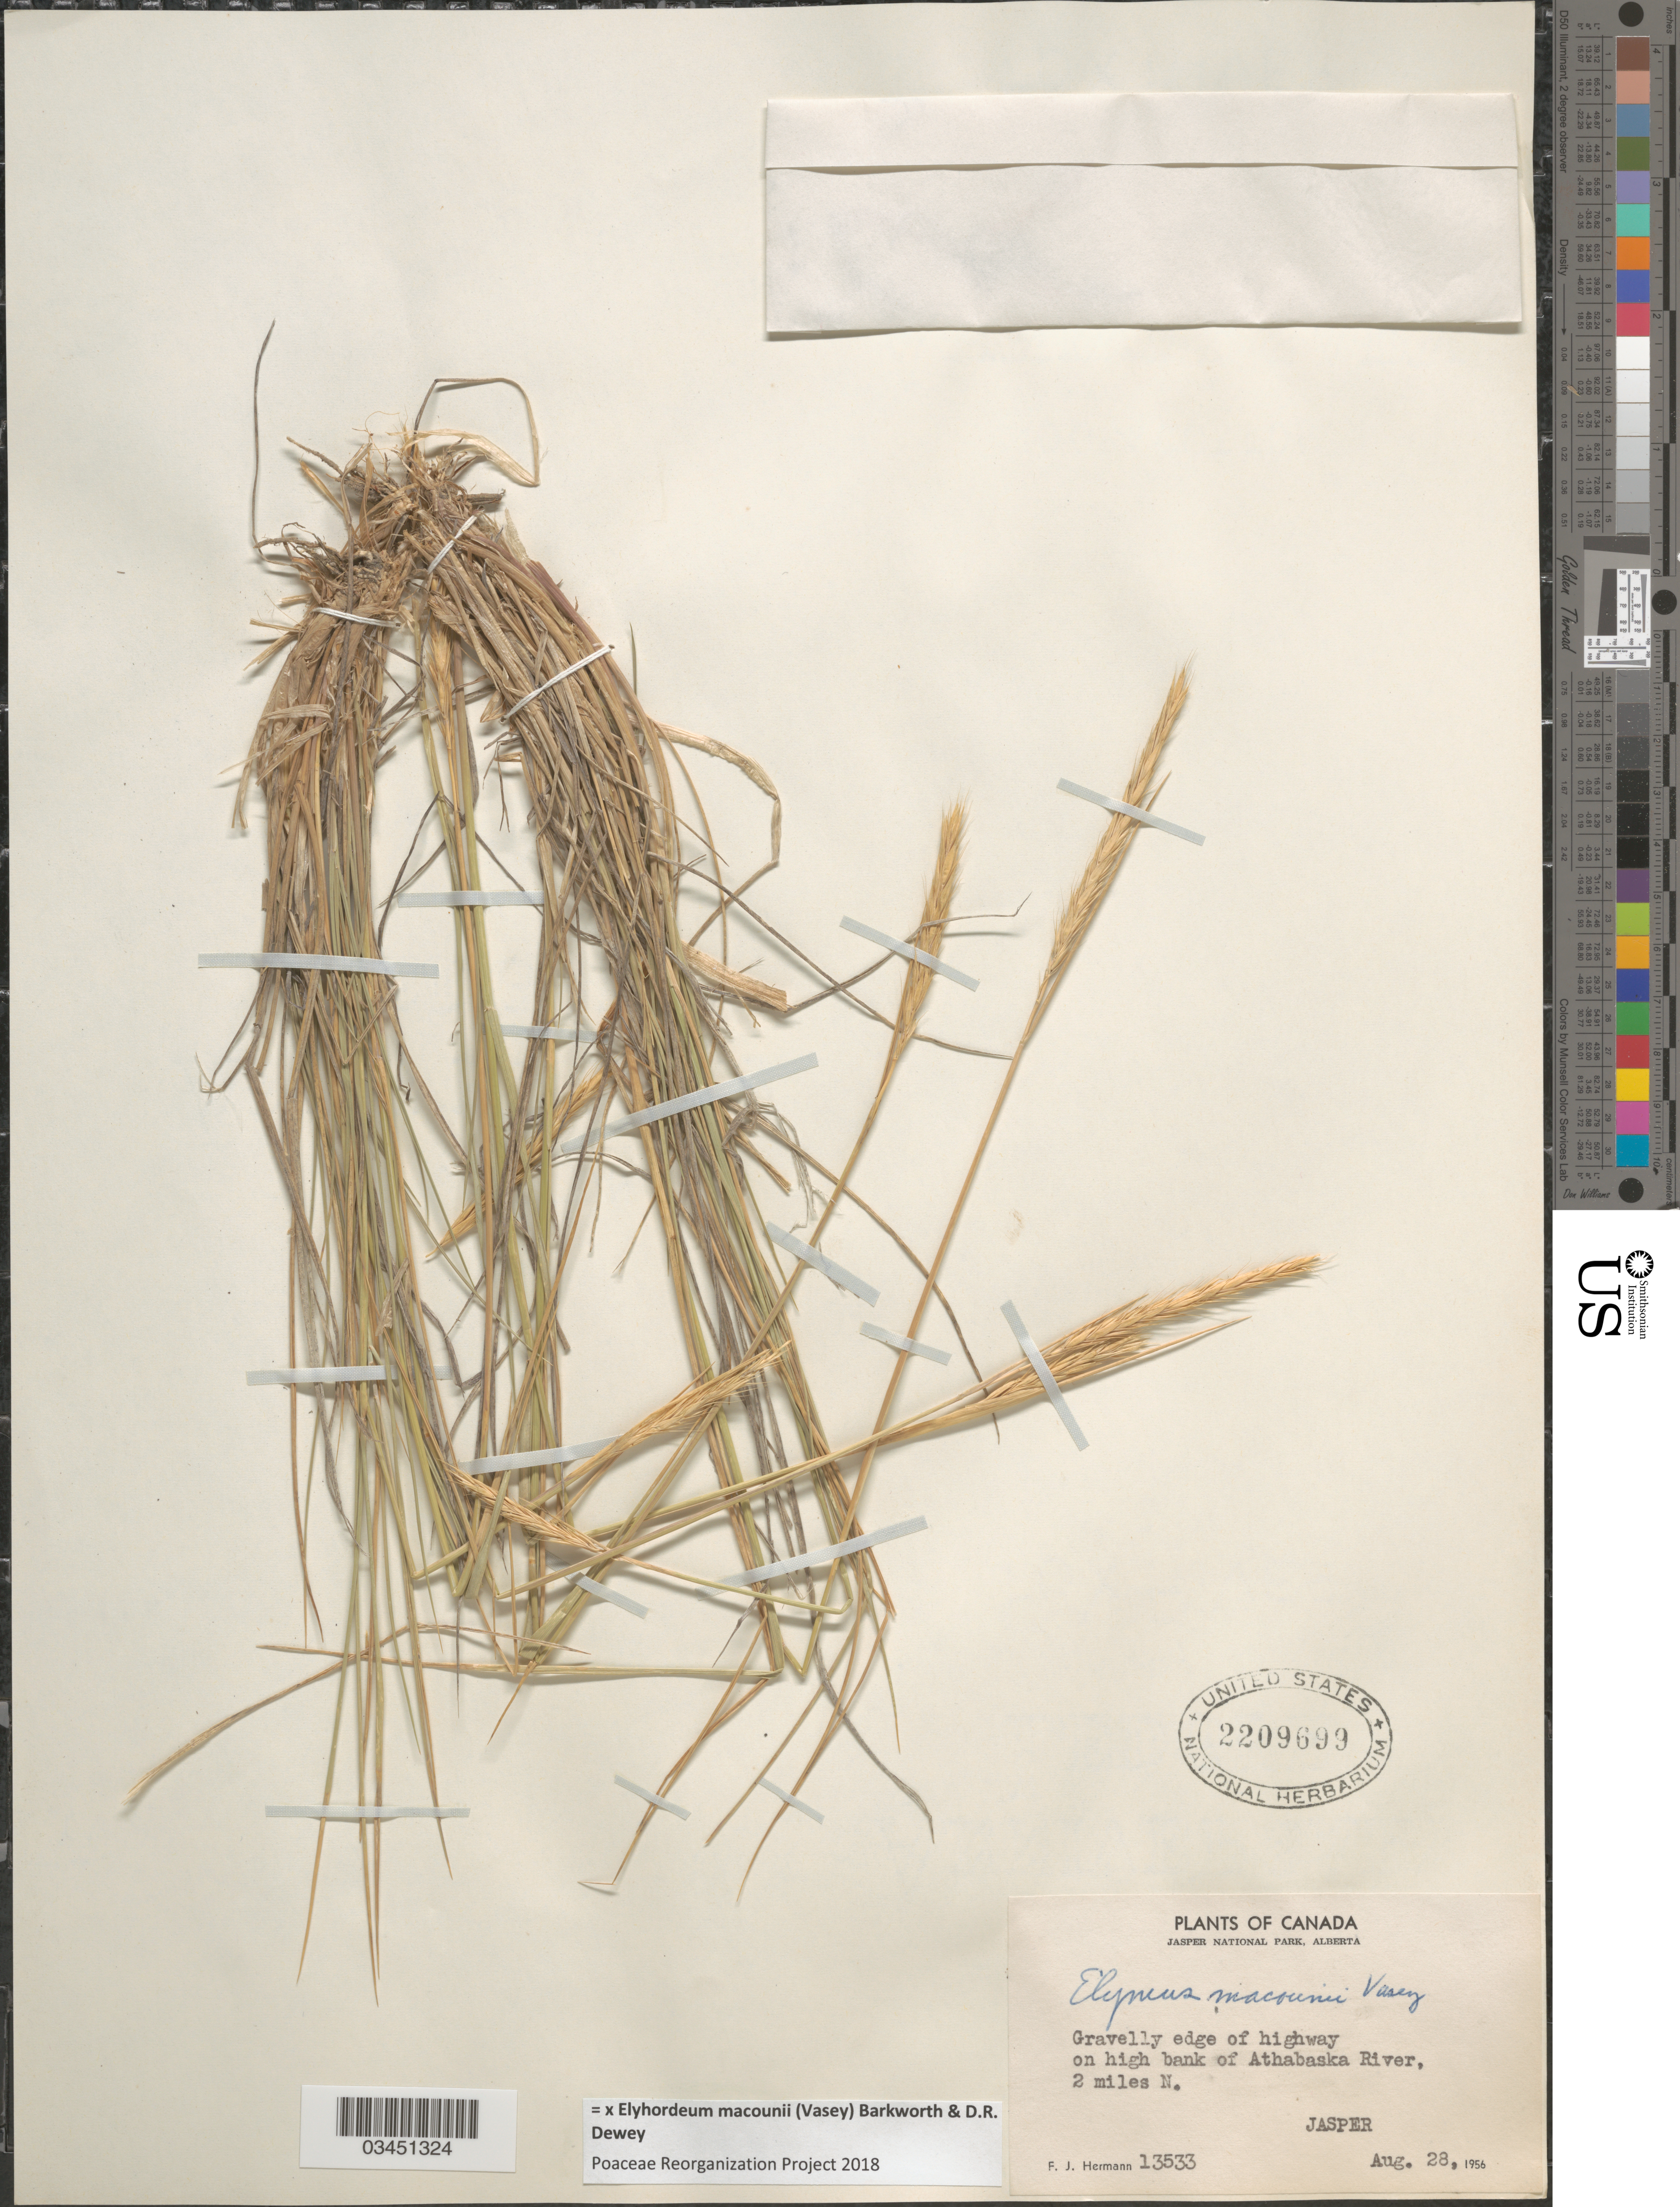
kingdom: Plantae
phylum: Tracheophyta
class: Liliopsida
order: Poales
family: Poaceae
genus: Elyhordeum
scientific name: x Elyhordeum macounii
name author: (Vasey) Barkworth & Dewey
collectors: F. J. Hermann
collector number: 13533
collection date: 1956-08-28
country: Canada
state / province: Alberta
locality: Jasper National Park. Gravelly edge of highway on high bank of Athabaska River, 2 miles N. Jasper.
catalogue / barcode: US 2209699